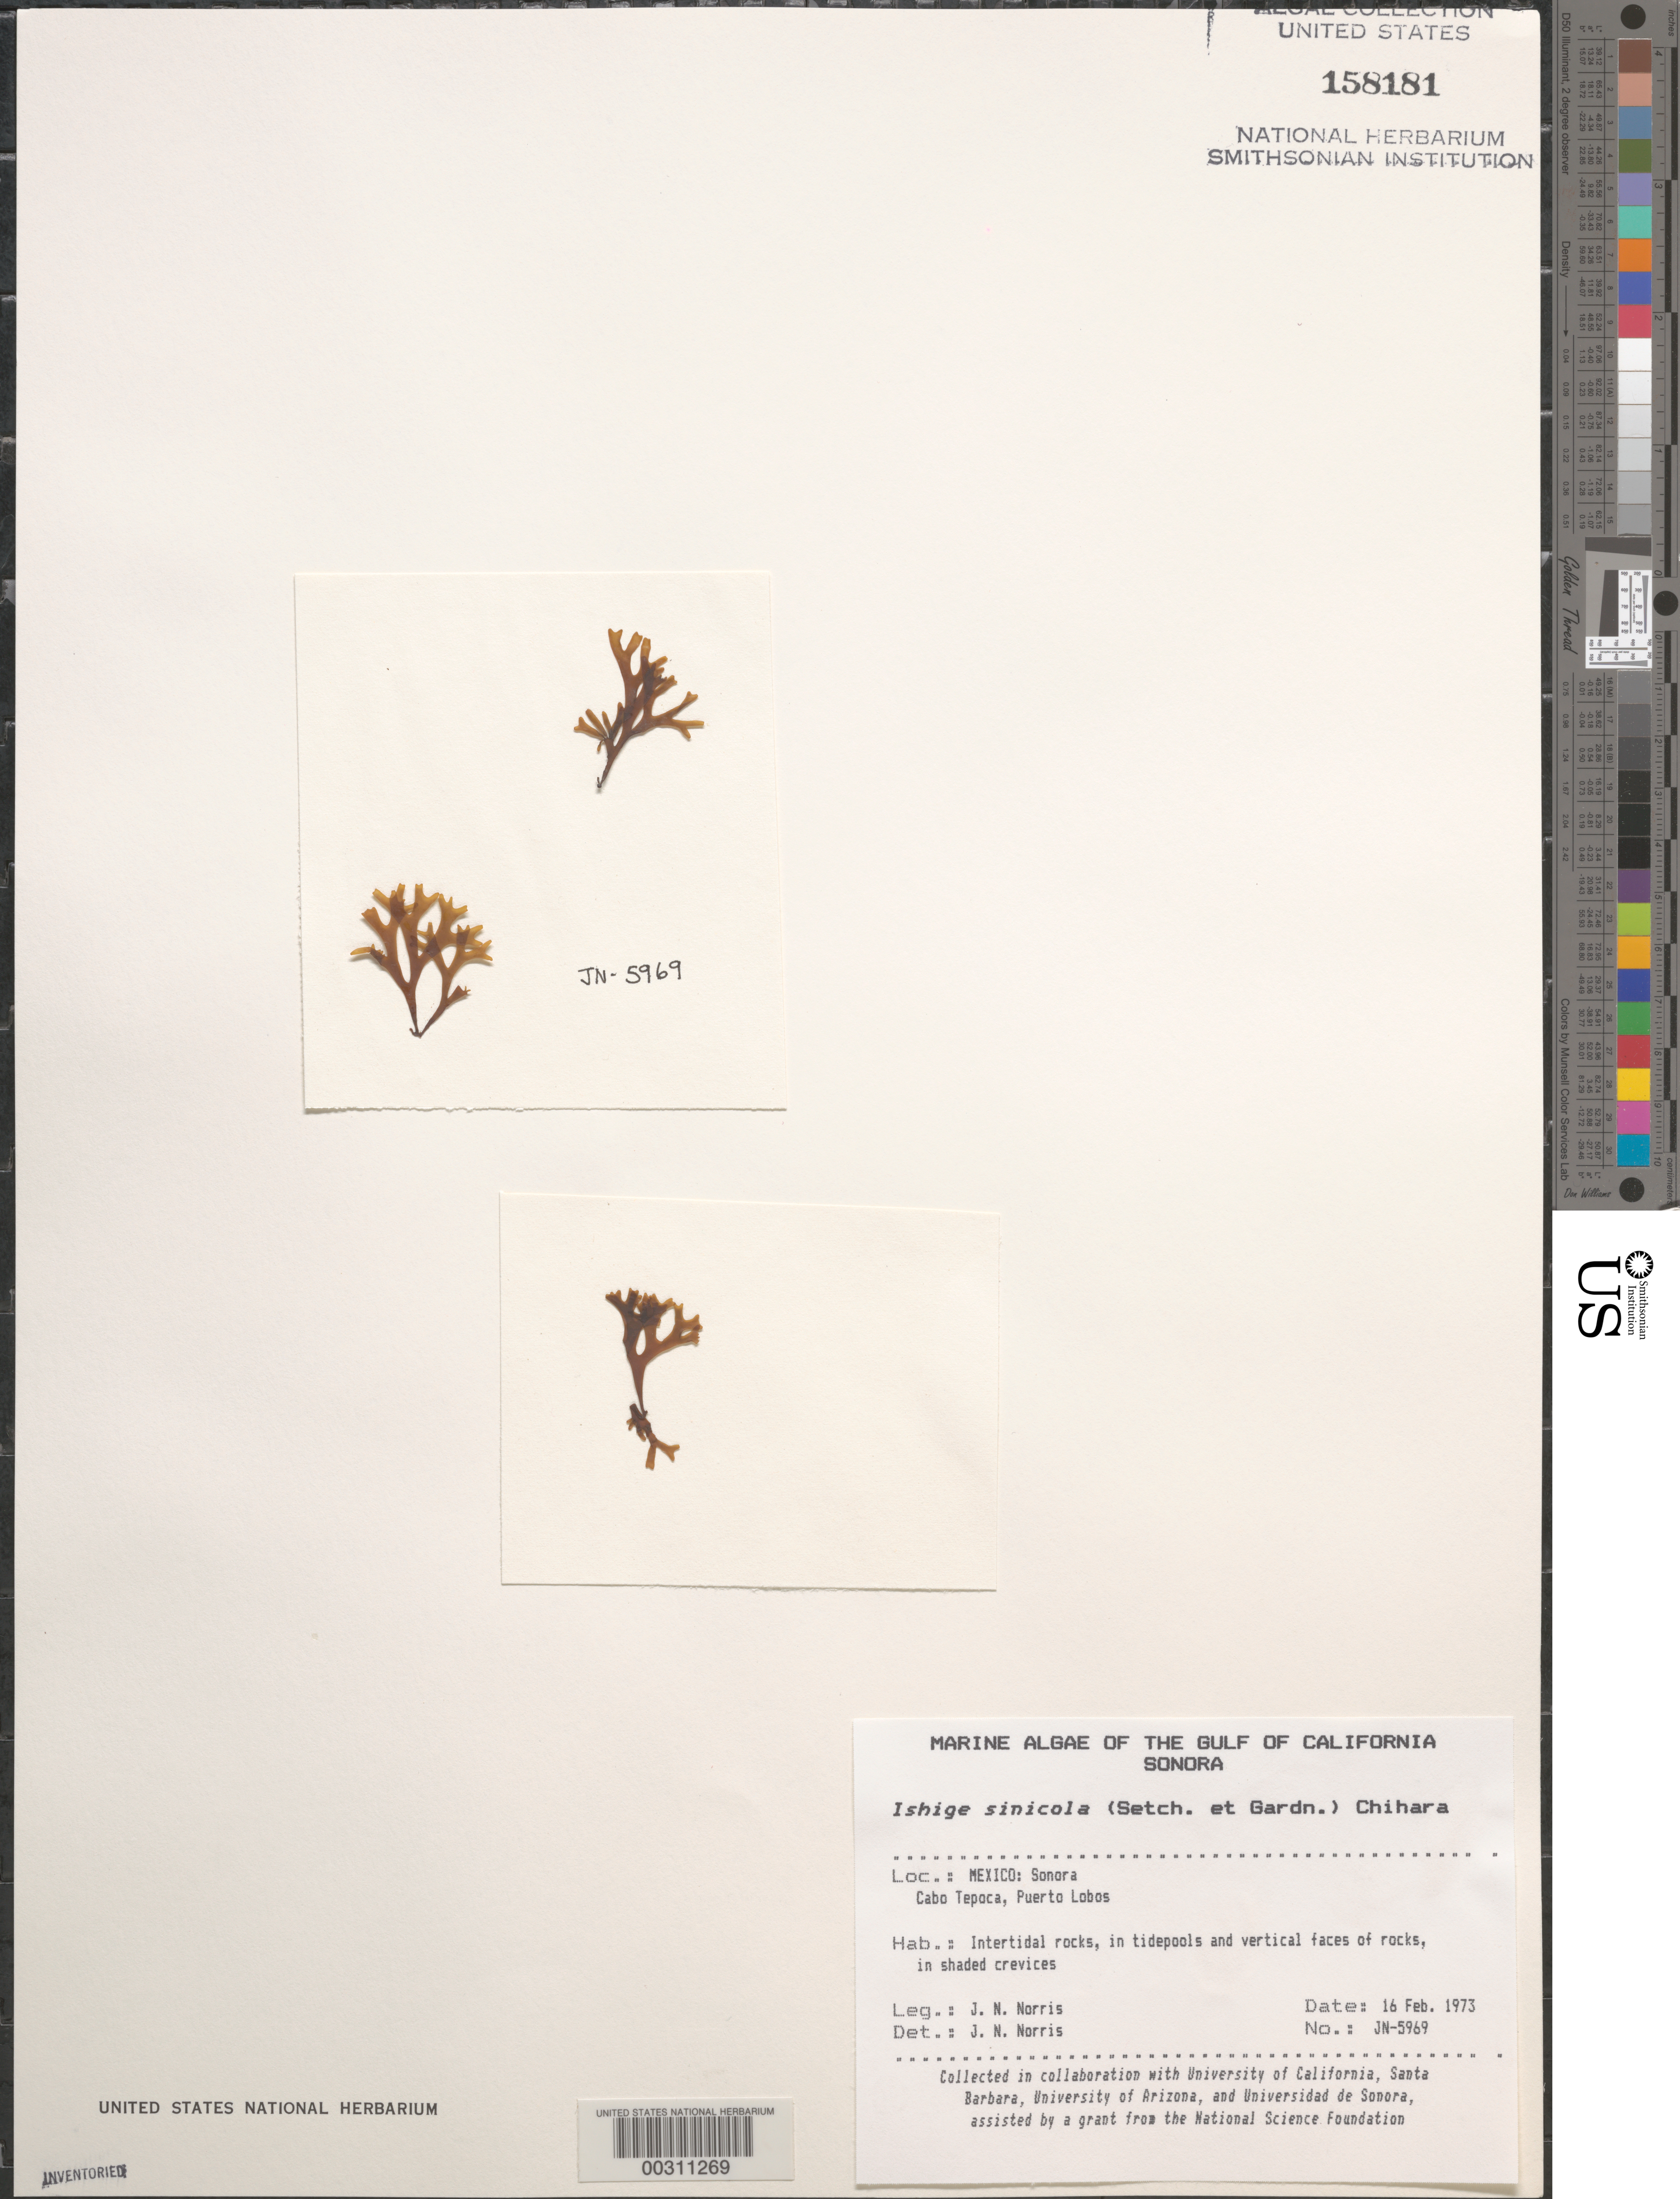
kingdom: Chromista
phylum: Ochrophyta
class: Phaeophyceae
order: Ishigeales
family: Ishigeaceae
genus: Ishige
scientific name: Ishige sinicola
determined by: Norris, James N.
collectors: J. N. Norris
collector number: JN-5969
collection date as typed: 19 Feb 1973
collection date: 1973-02-19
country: Mexico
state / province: Sonora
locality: Cabo Tepoca, Puerto Lobos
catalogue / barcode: US 158181